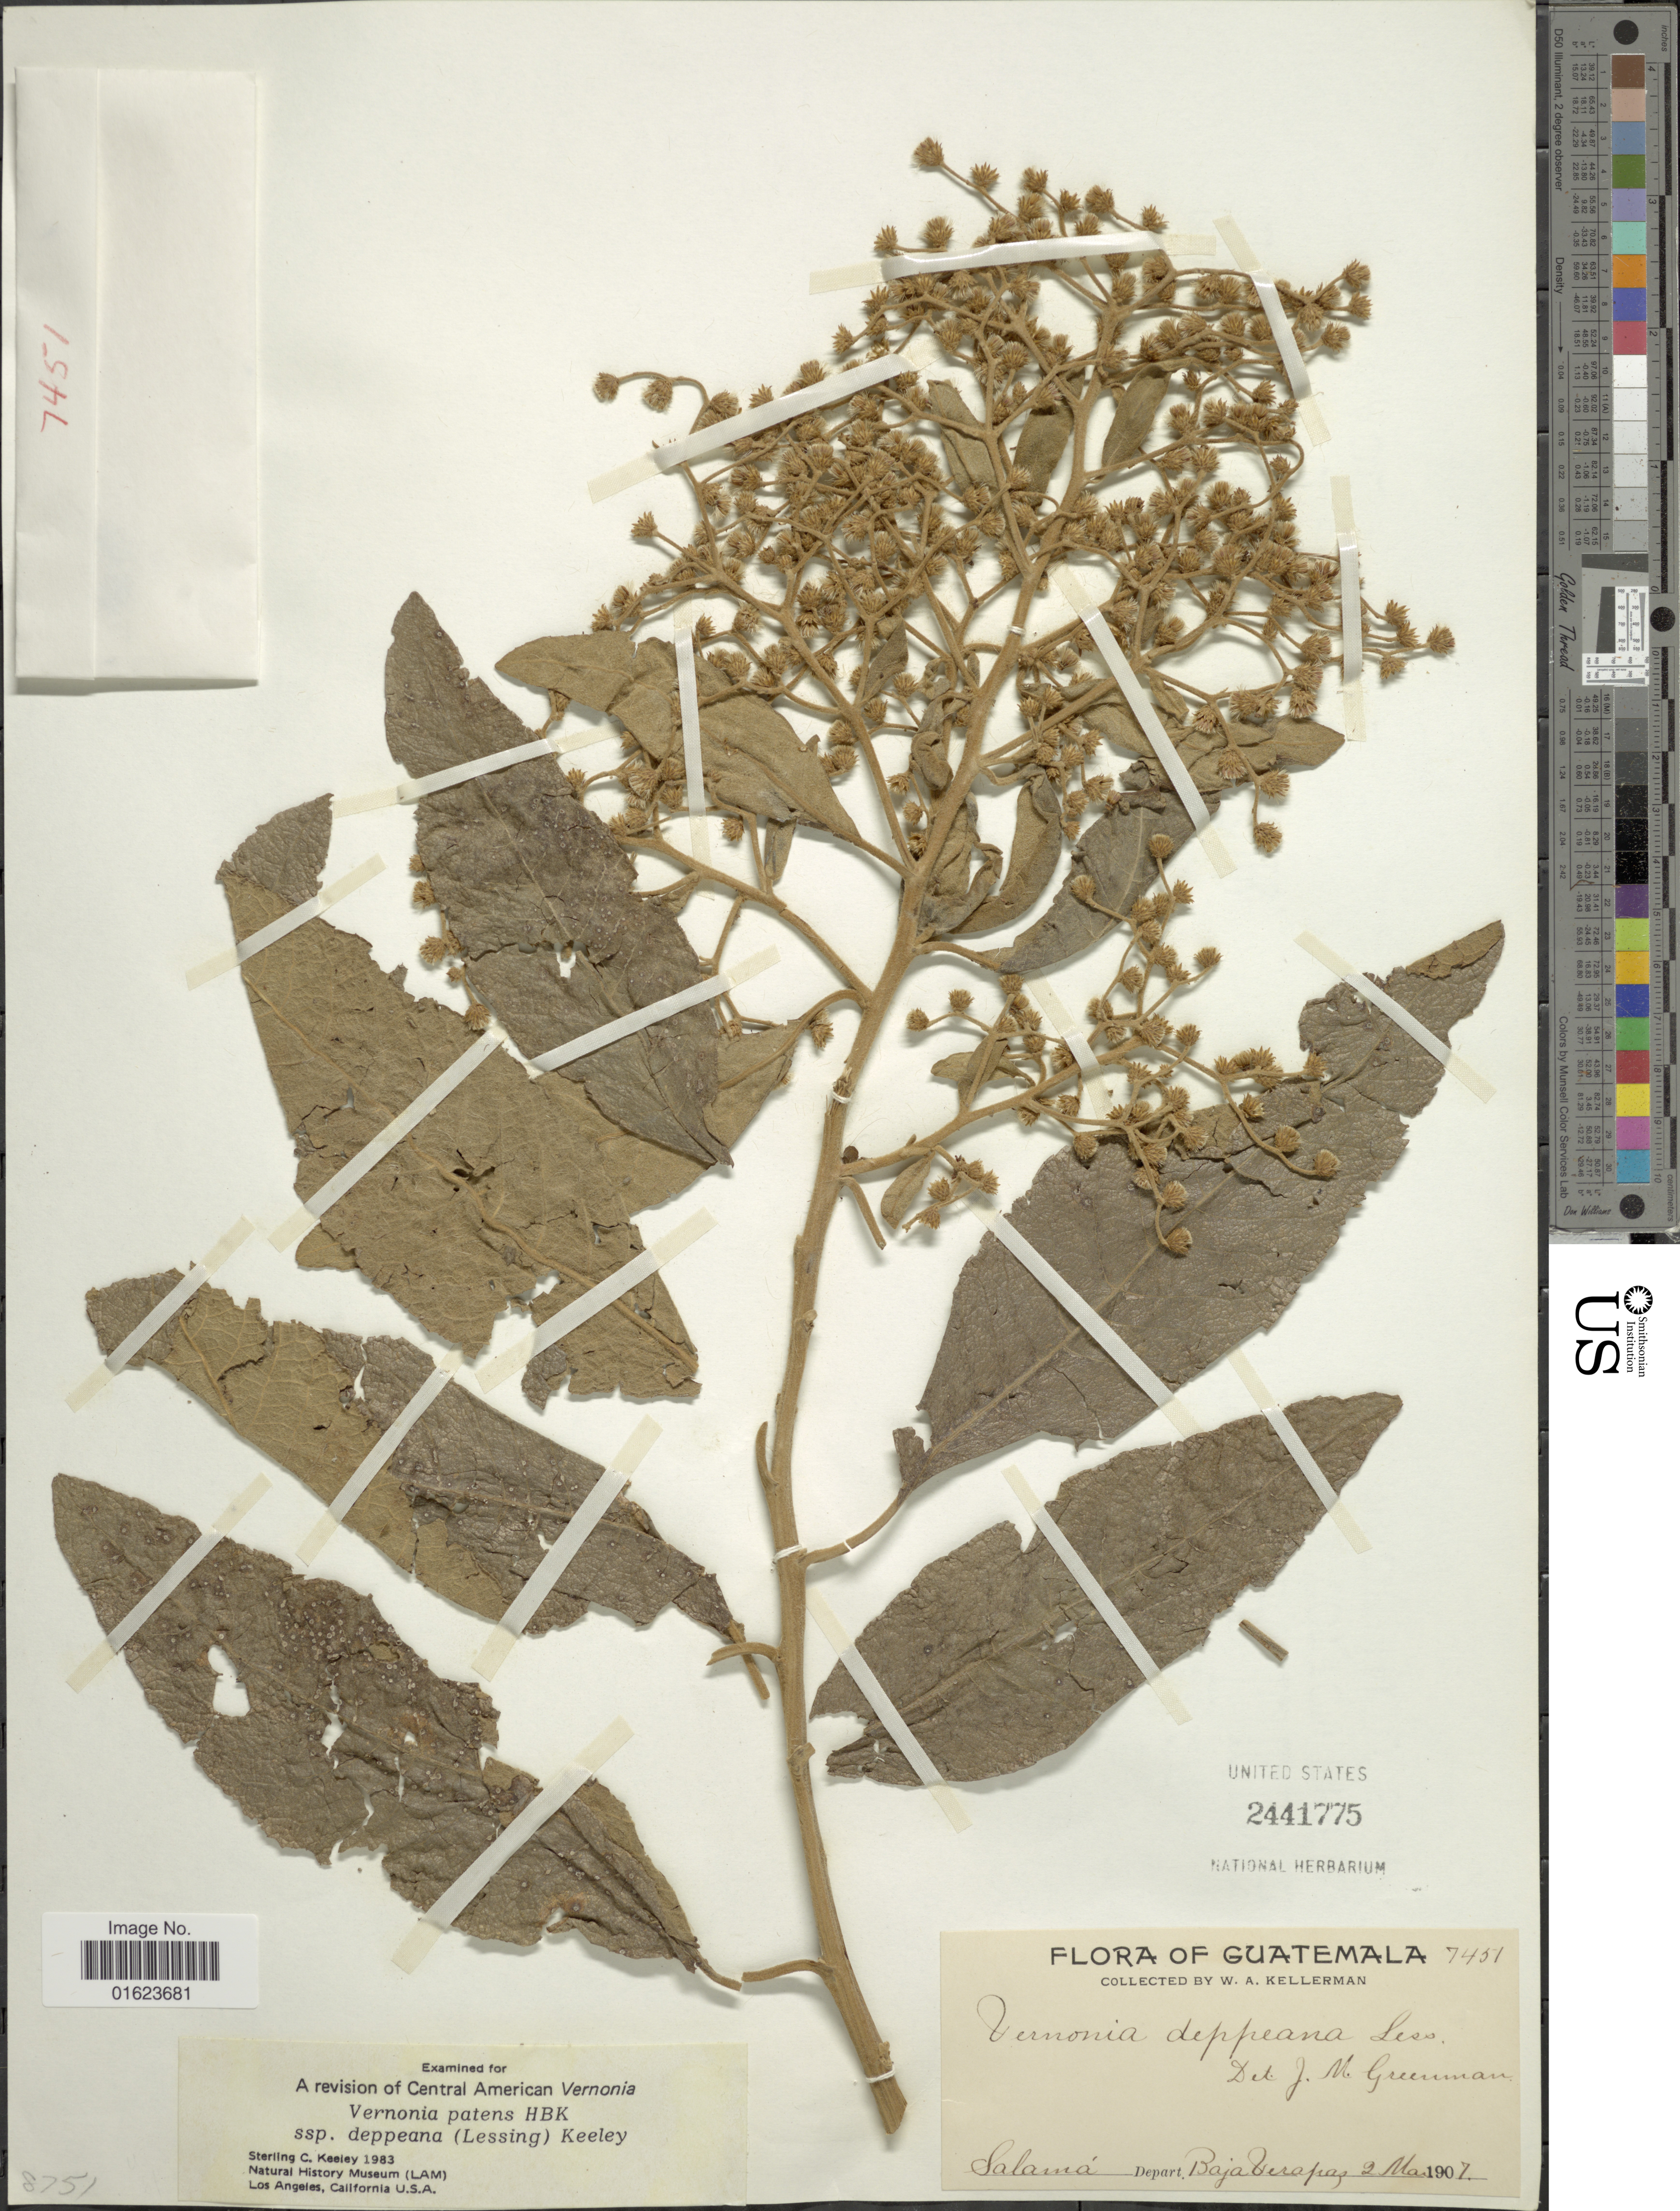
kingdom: Plantae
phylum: Tracheophyta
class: Magnoliopsida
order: Asterales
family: Asteraceae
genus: Vernonanthura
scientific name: Vernonanthura deppeana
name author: (Less.) H. Rob.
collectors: W. Kellerman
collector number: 7451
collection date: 1907-03-02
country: Guatemala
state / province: Baja Verapaz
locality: Salama Depart. Baja Verapaz.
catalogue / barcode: US 2441775